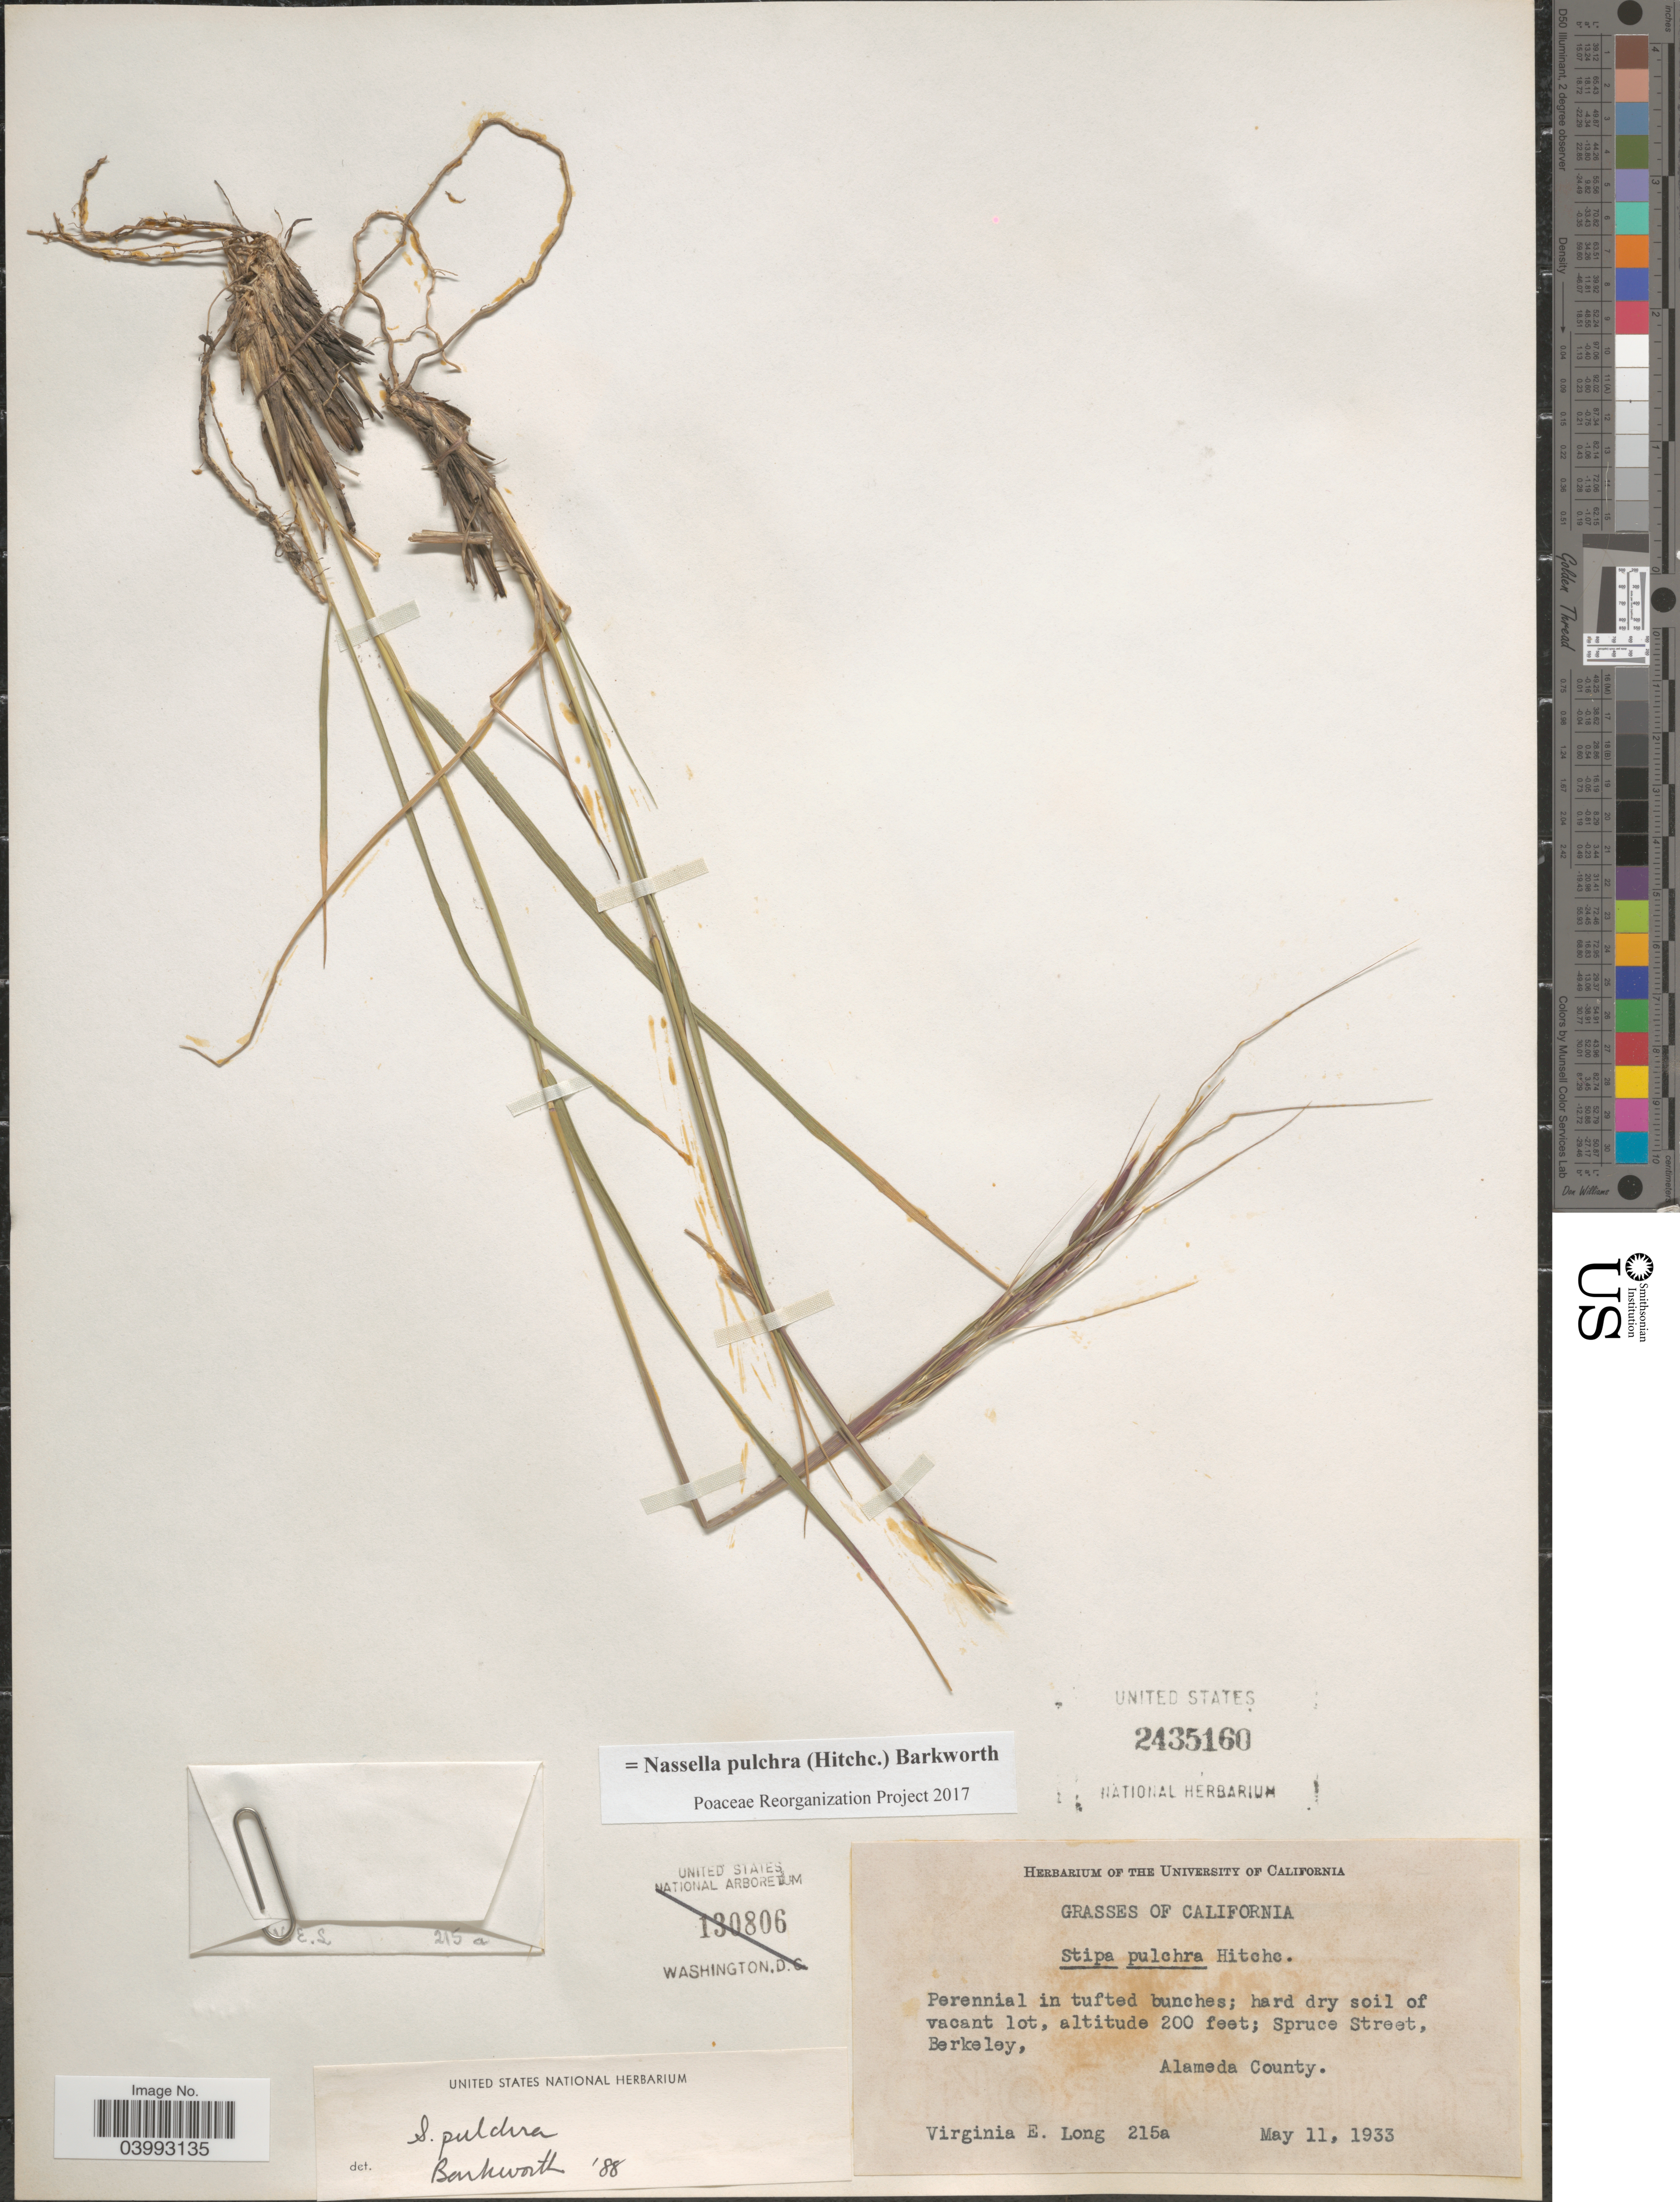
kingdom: Plantae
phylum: Tracheophyta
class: Liliopsida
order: Poales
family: Poaceae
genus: Nassella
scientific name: Nassella pulchra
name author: (Hitchc.) Barkworth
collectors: V. Long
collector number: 215a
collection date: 1933-05-11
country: United States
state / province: California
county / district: Alameda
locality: Spruce Street, Berkeley, Alameda County.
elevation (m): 61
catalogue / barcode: US 2435160